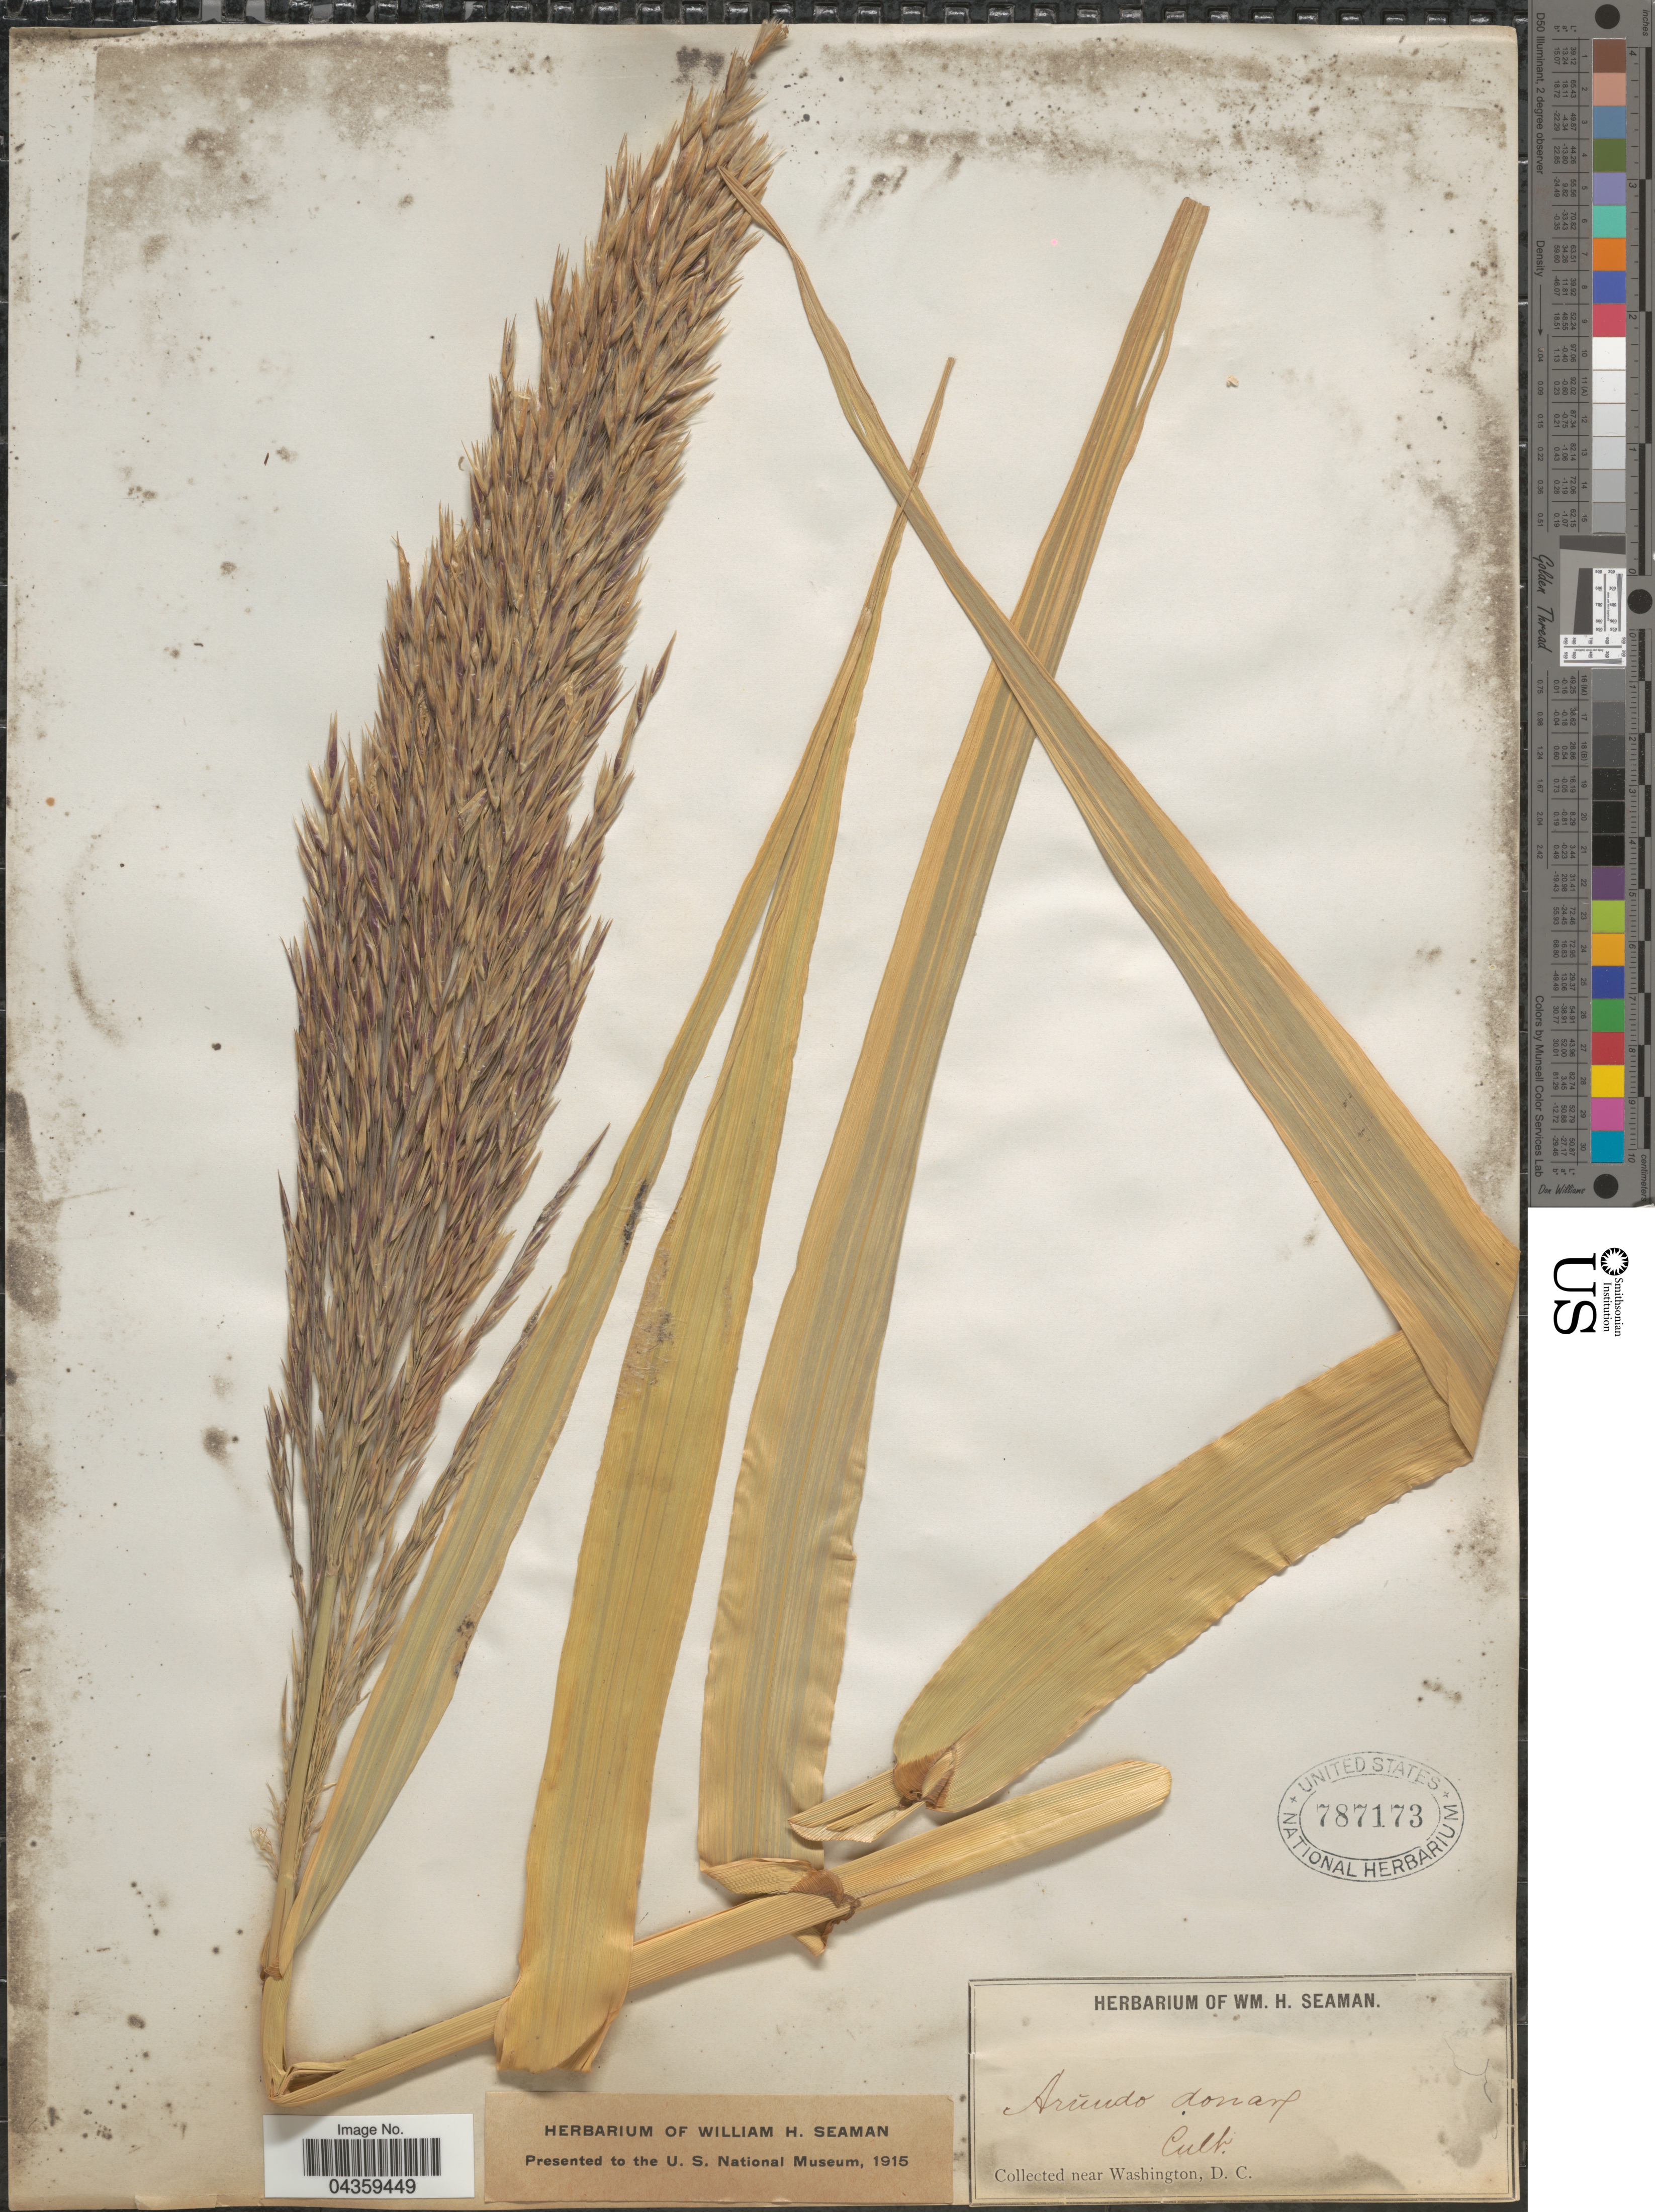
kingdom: Plantae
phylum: Tracheophyta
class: Liliopsida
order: Poales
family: Poaceae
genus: Arundo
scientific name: Arundo donax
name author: L.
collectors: Ex herb. W. H. Seaman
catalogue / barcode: US 787173